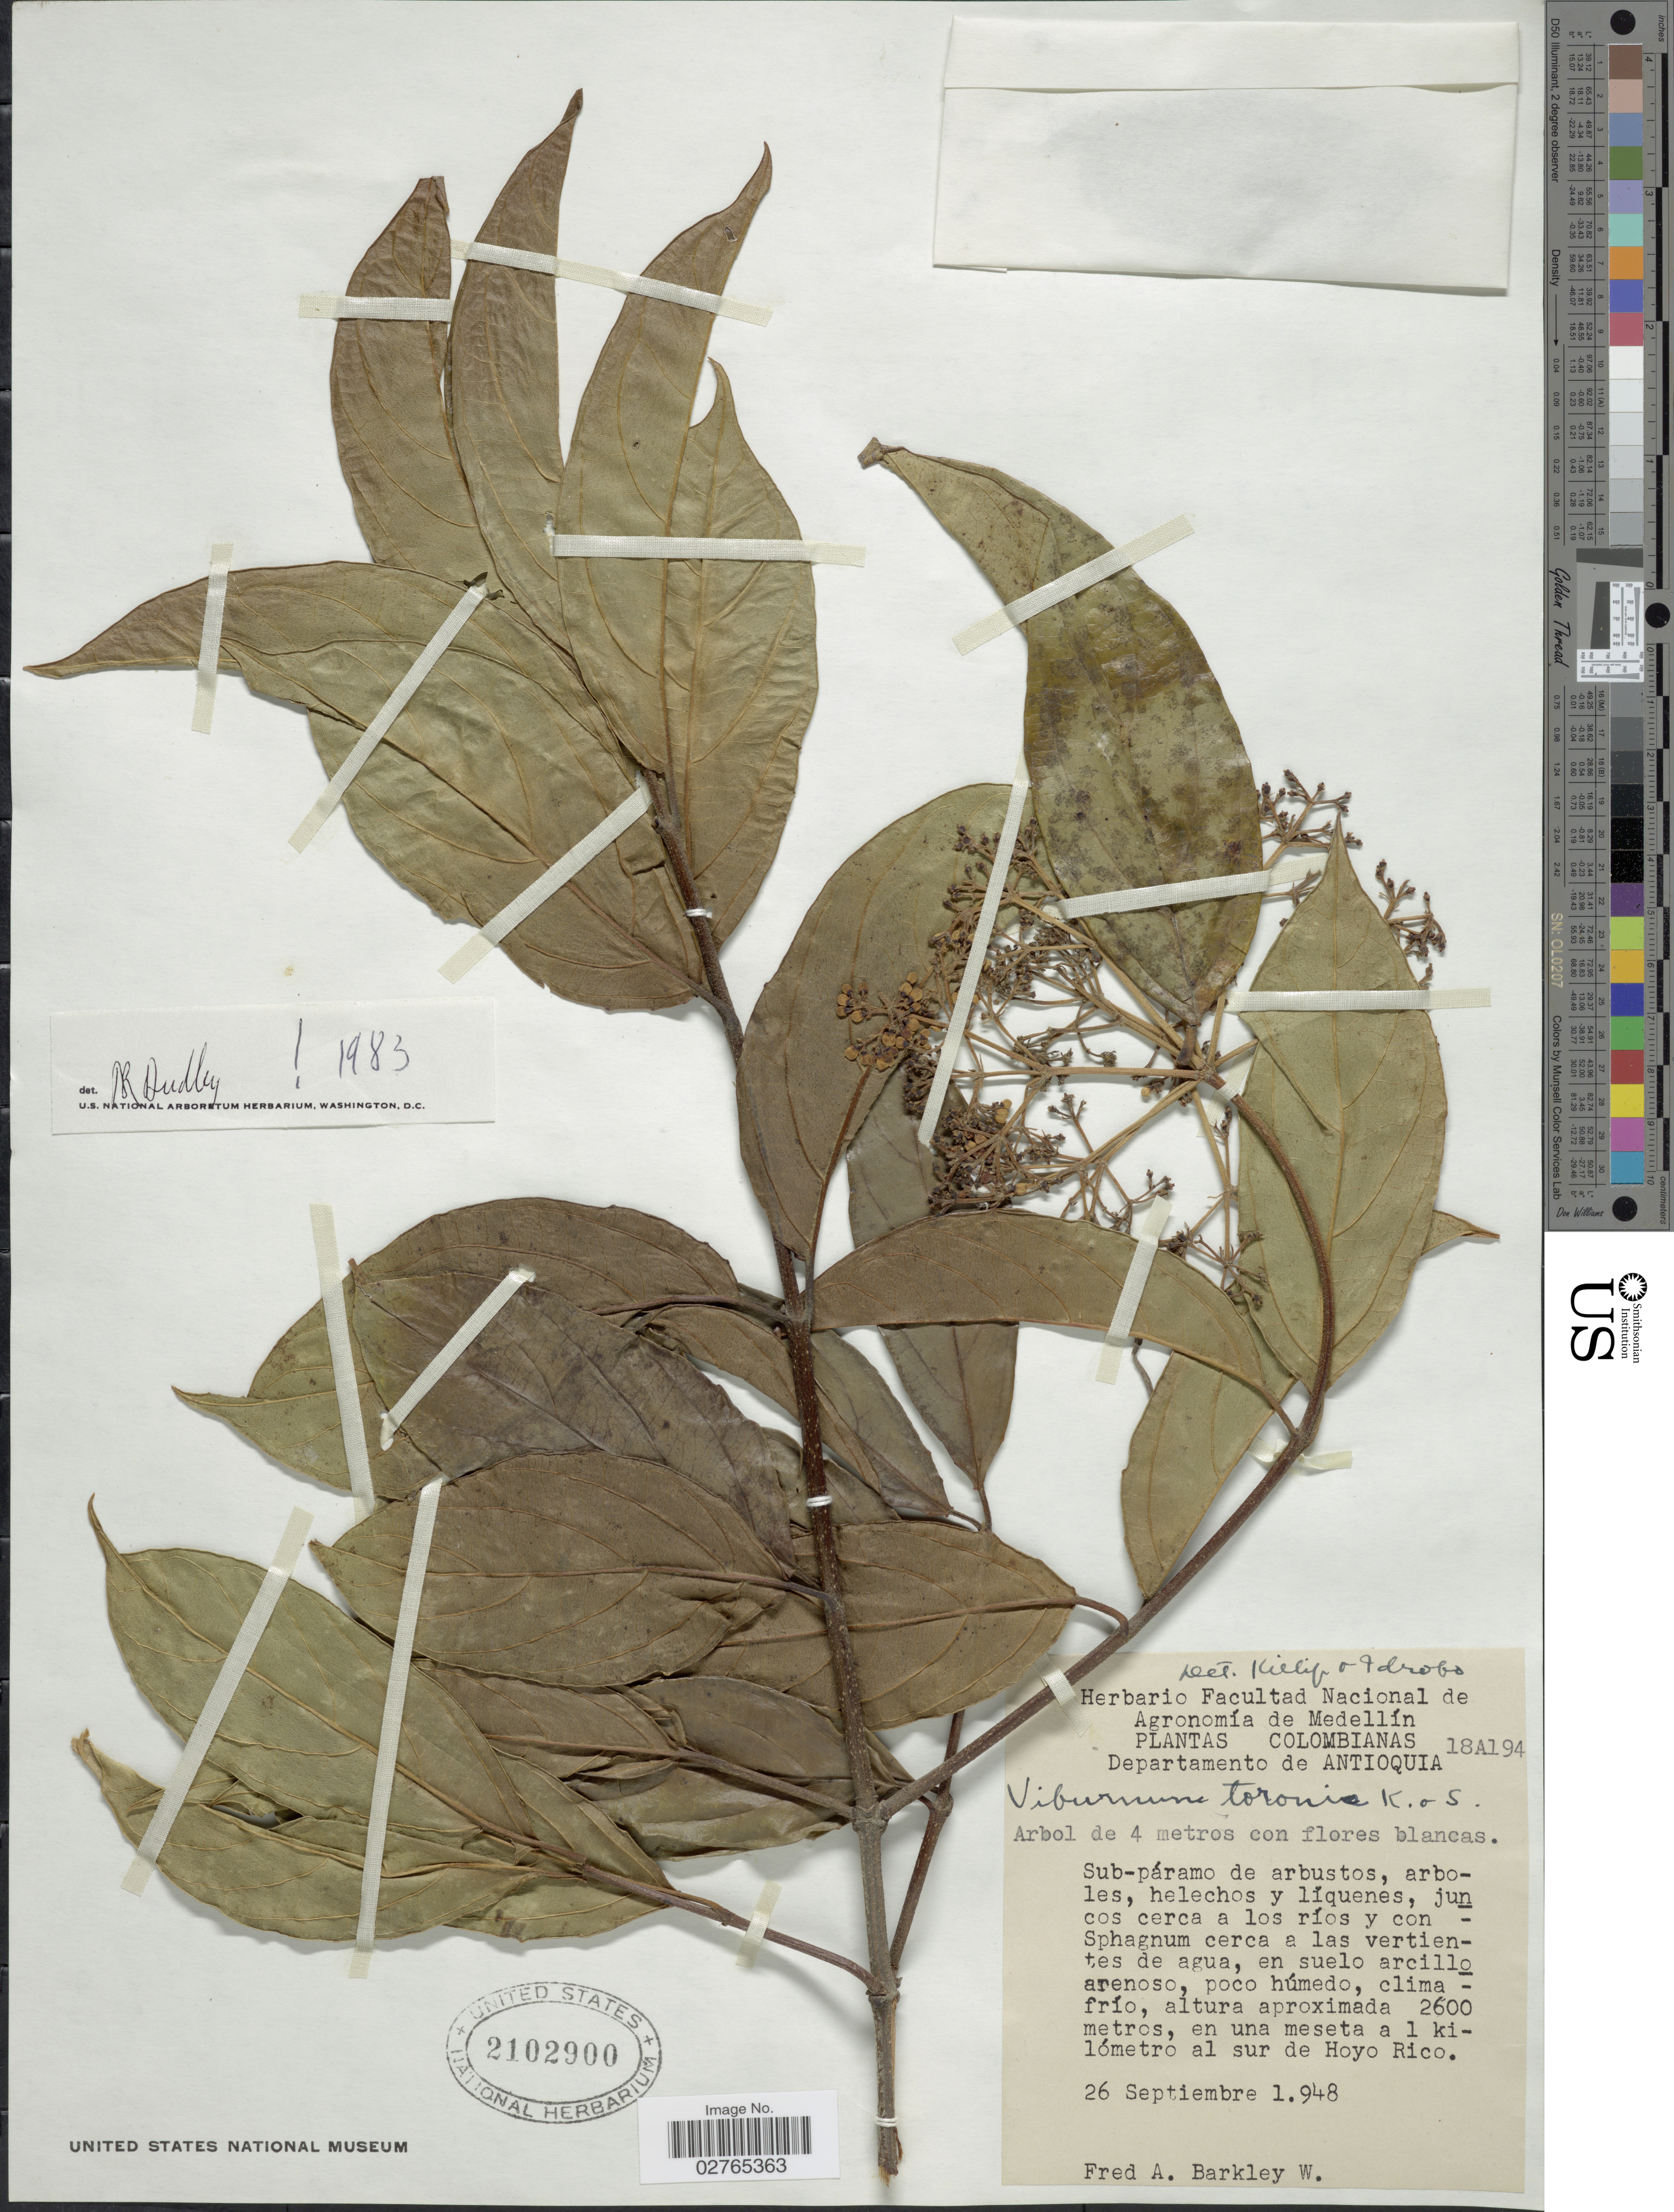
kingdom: Plantae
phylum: Tracheophyta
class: Magnoliopsida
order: Dipsacales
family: Viburnaceae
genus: Viburnum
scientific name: Viburnum toronis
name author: Killip & A.C. Sm.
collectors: F. A. Barkley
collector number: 18A194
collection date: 1948-09-26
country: Colombia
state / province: Antioquia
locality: Departamento de Antioquia. En una meseta a 1 kilómetro al sur de Hoyo Rico.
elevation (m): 2600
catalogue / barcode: US 2102900